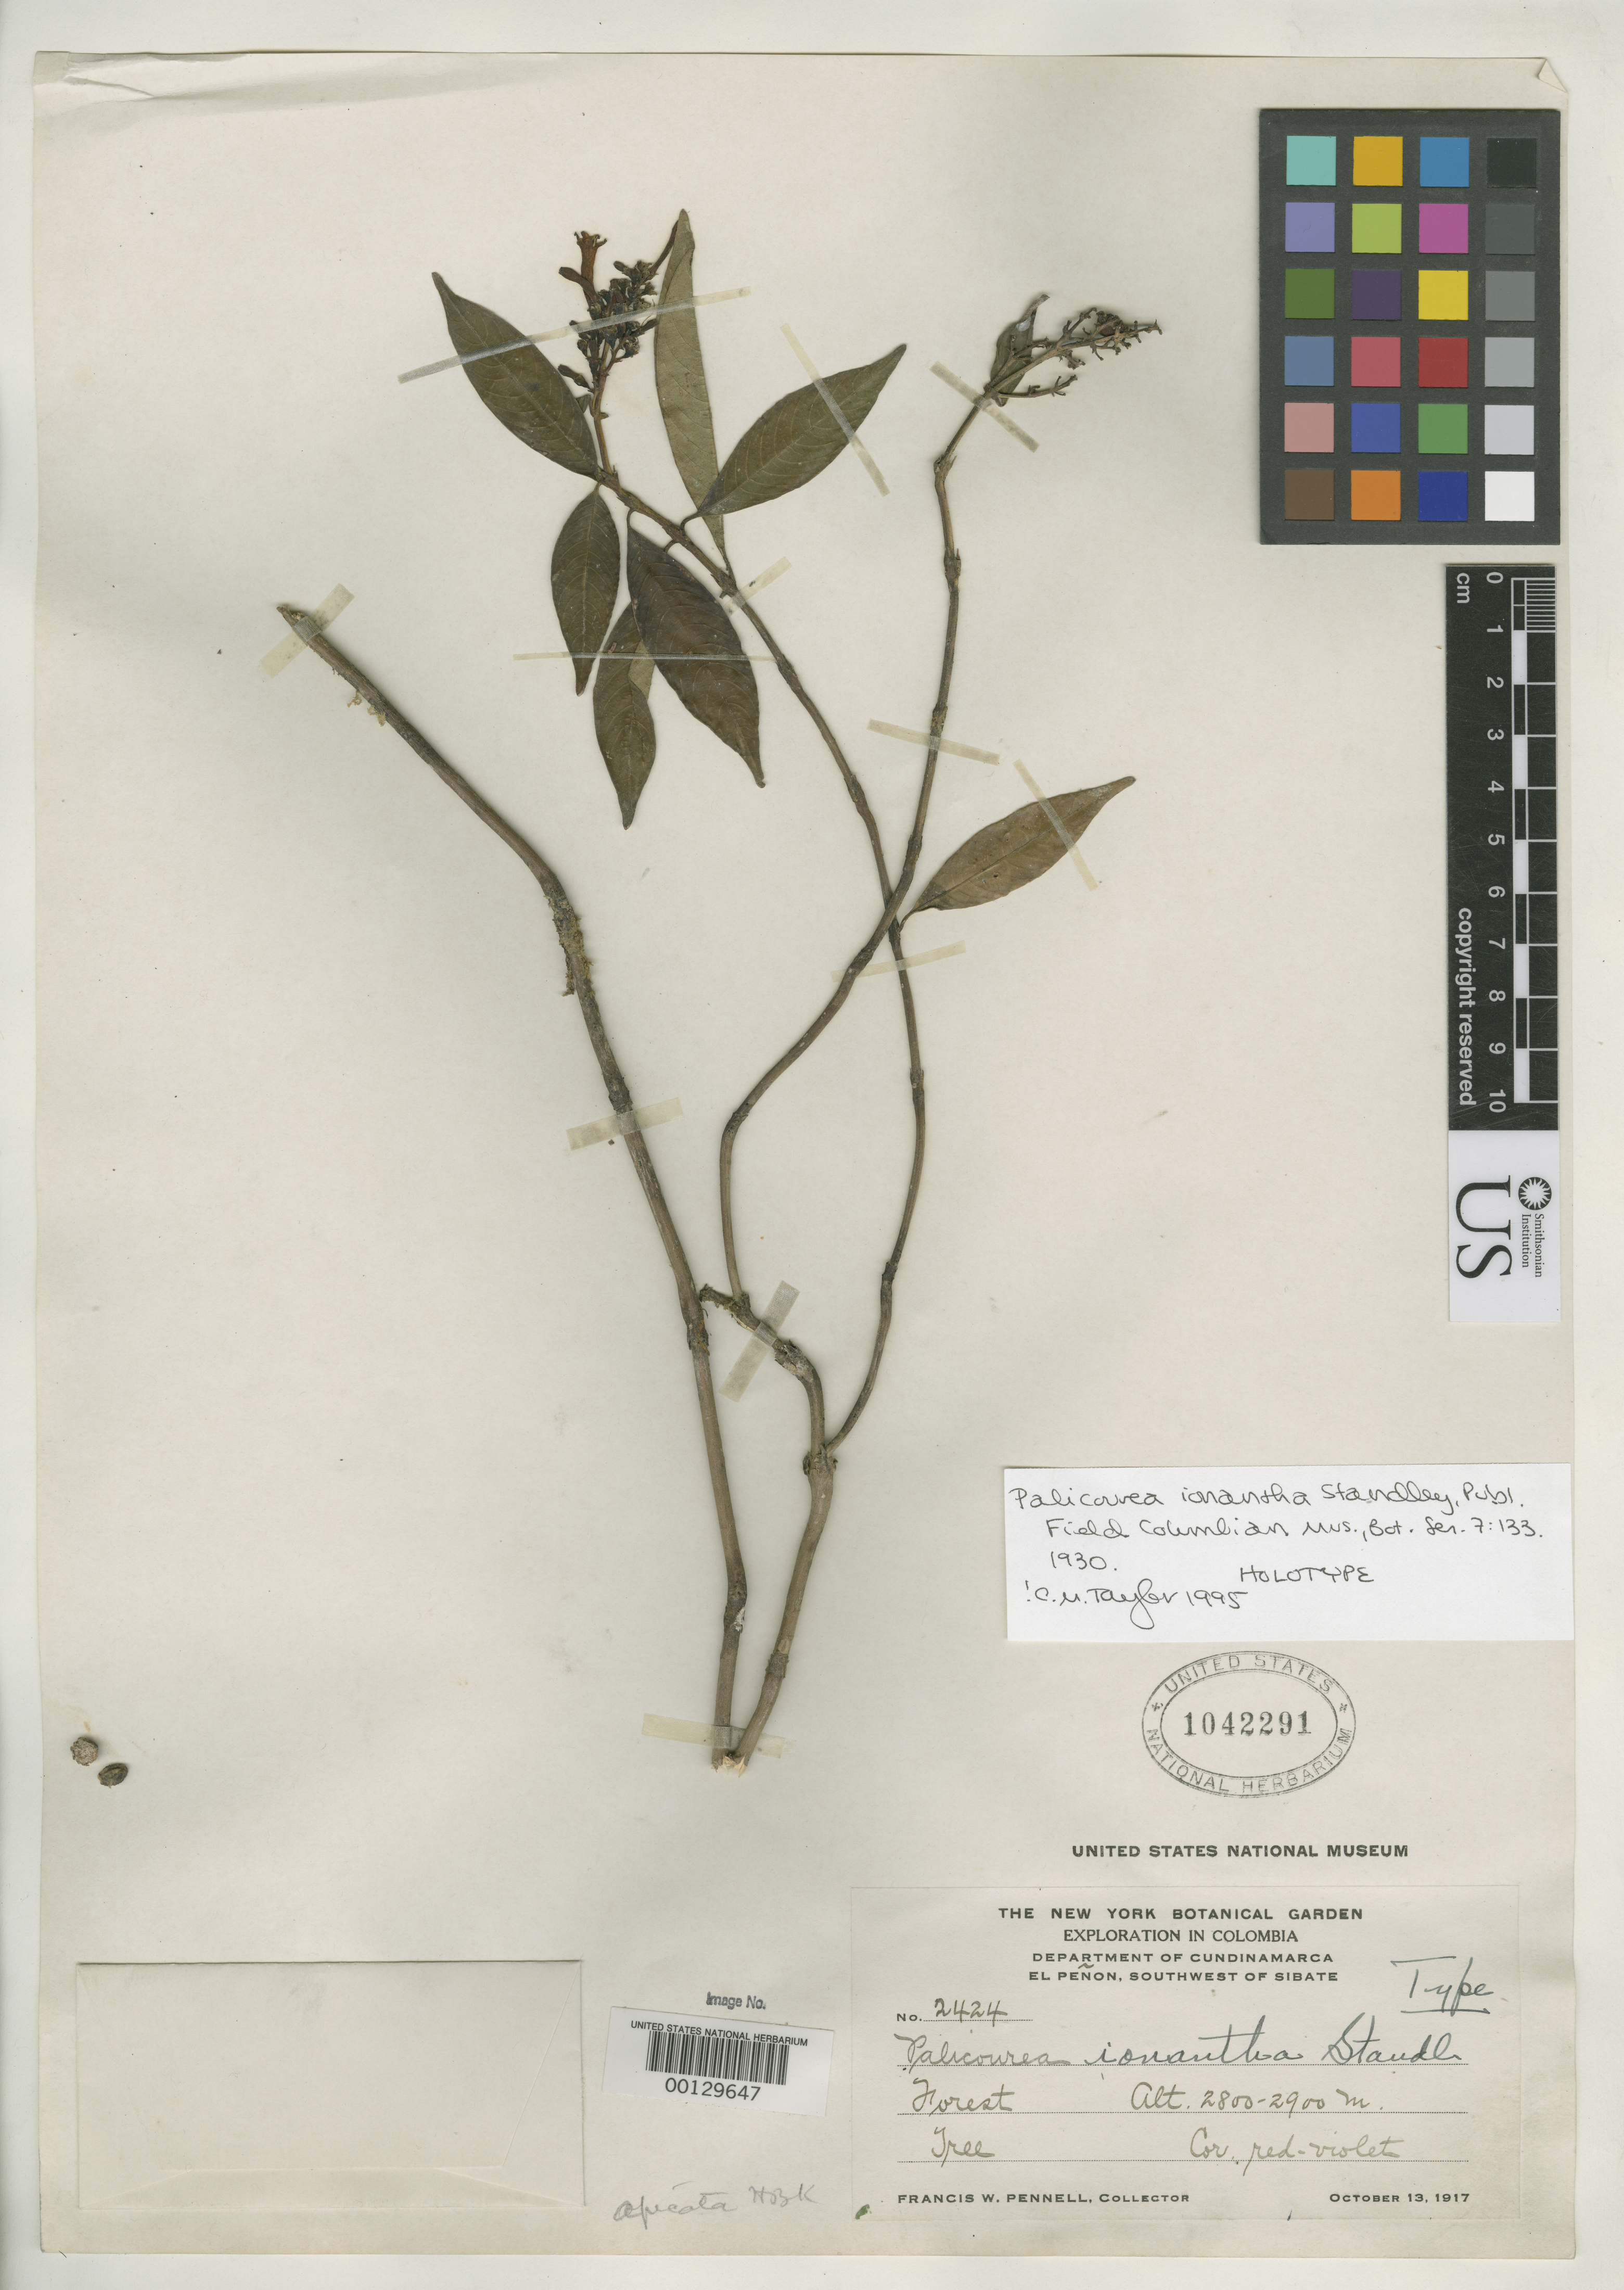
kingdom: Plantae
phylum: Tracheophyta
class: Magnoliopsida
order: Gentianales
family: Rubiaceae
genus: Palicourea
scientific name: Palicourea ionantha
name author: Standl.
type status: Holotype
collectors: F. W. Pennell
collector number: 2424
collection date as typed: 13 Oct 1917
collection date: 1917-10-13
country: Colombia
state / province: Cundinamarca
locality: El Penon, SW of Sibate.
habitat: Forest.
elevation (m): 2800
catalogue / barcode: US 1042291